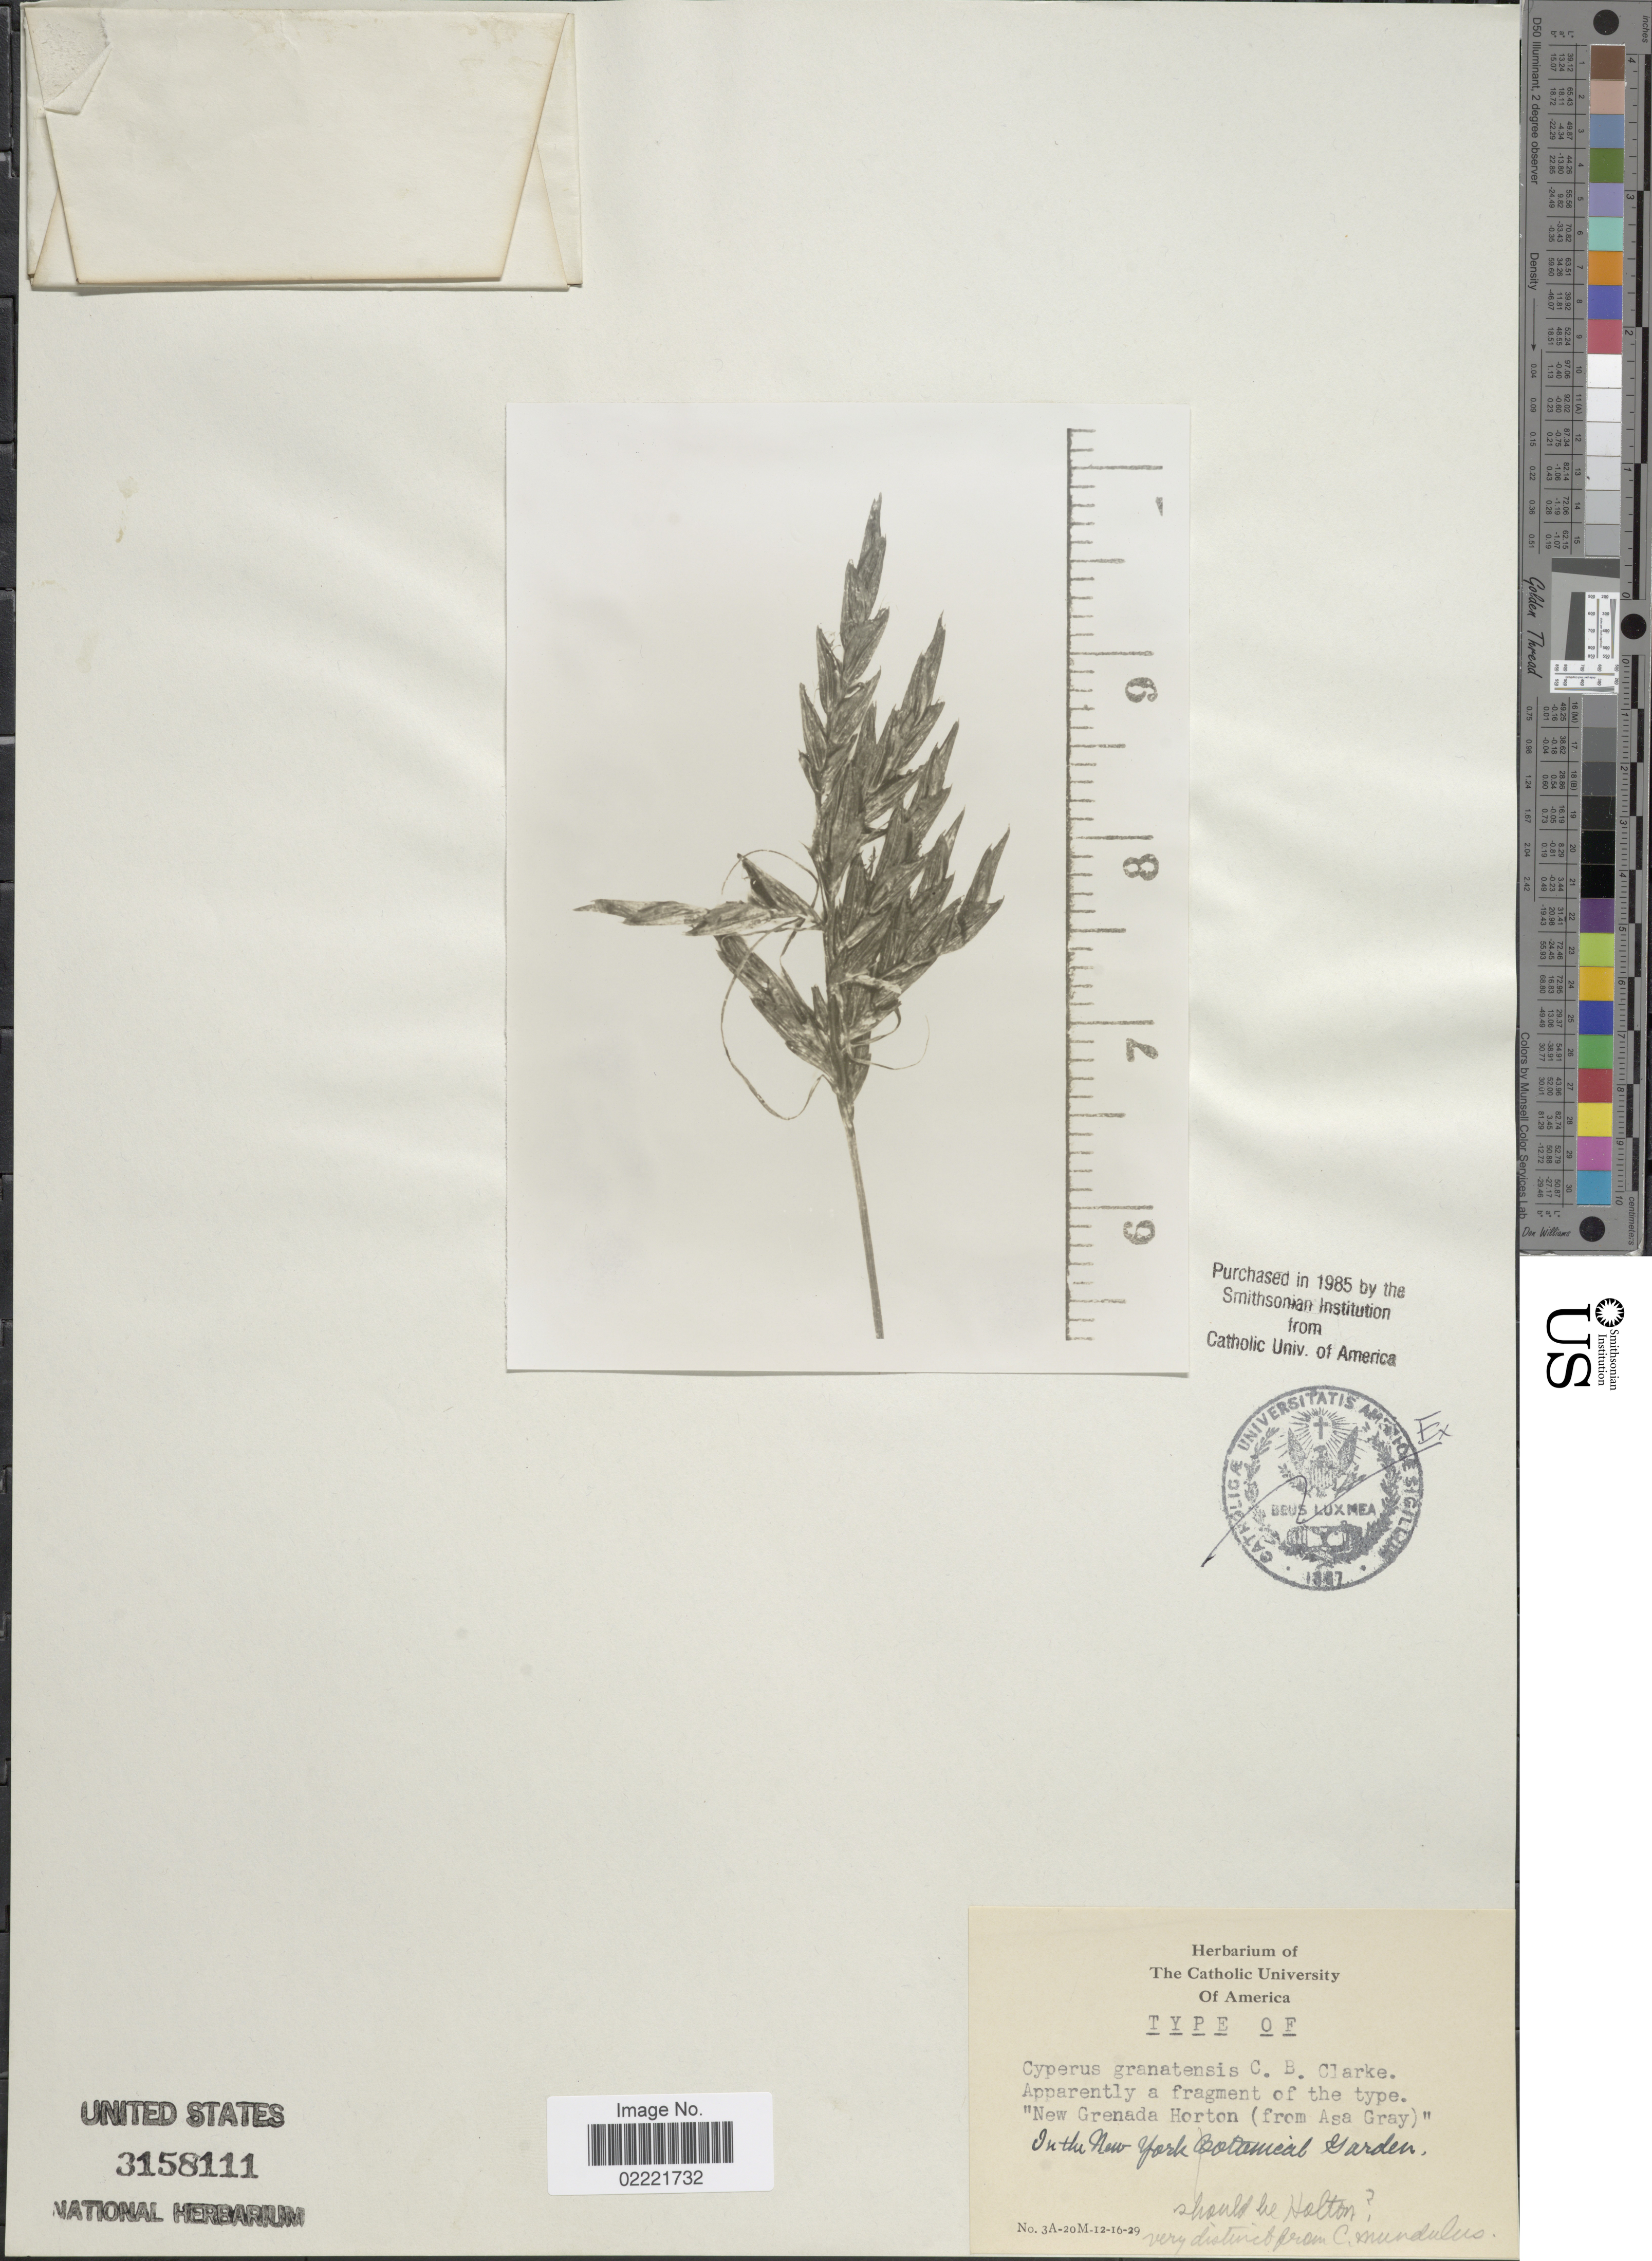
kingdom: Plantae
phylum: Tracheophyta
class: Liliopsida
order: Poales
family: Cyperaceae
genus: Cyperus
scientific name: Cyperus granatensis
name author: C.B. Clarke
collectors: A. Gray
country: United States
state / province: New York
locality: New Grenada Horton. New York Botanical Garden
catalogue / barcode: US 3158111